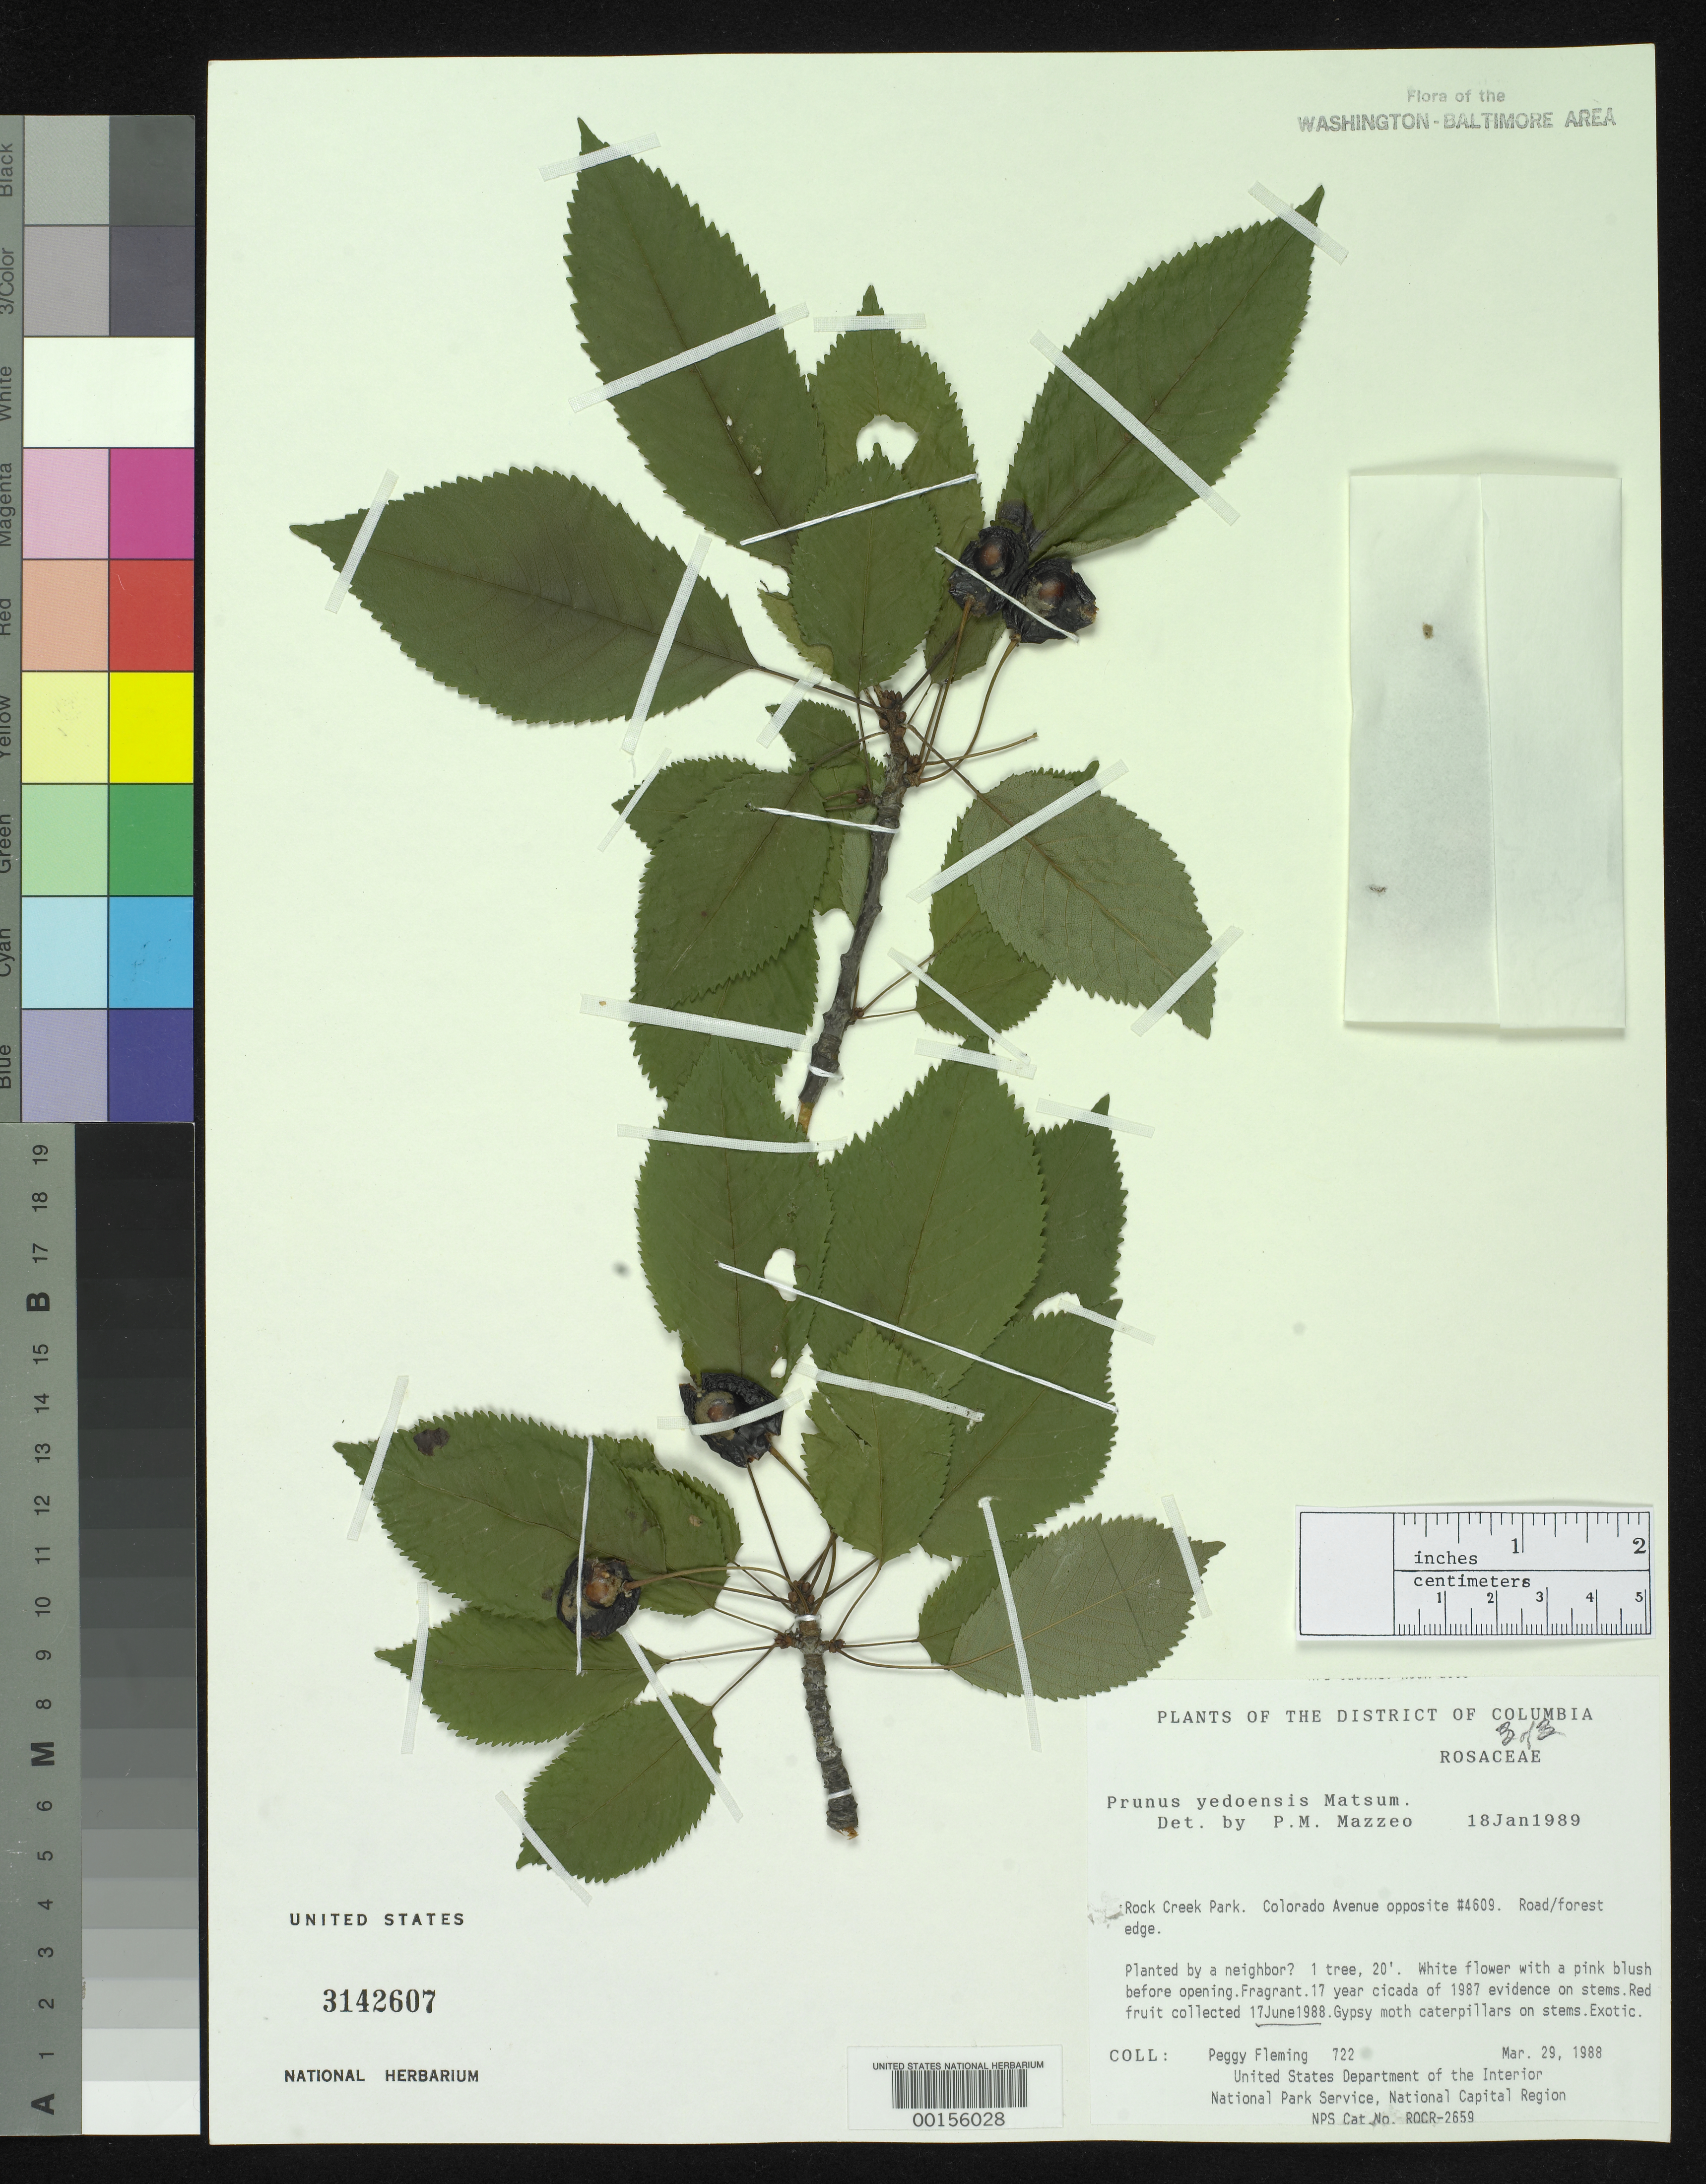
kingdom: Plantae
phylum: Tracheophyta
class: Magnoliopsida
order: Rosales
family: Rosaceae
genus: Prunus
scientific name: Prunus yedoensis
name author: Matsum.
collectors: P. Fleming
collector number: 722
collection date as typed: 17 Jun 1988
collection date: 1988-06-17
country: United States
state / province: District of Columbia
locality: Rock Creek Park, Colorado Ave opposite #4609 Rock Creek Park and Vicinity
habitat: Road / forest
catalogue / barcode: US 3142607